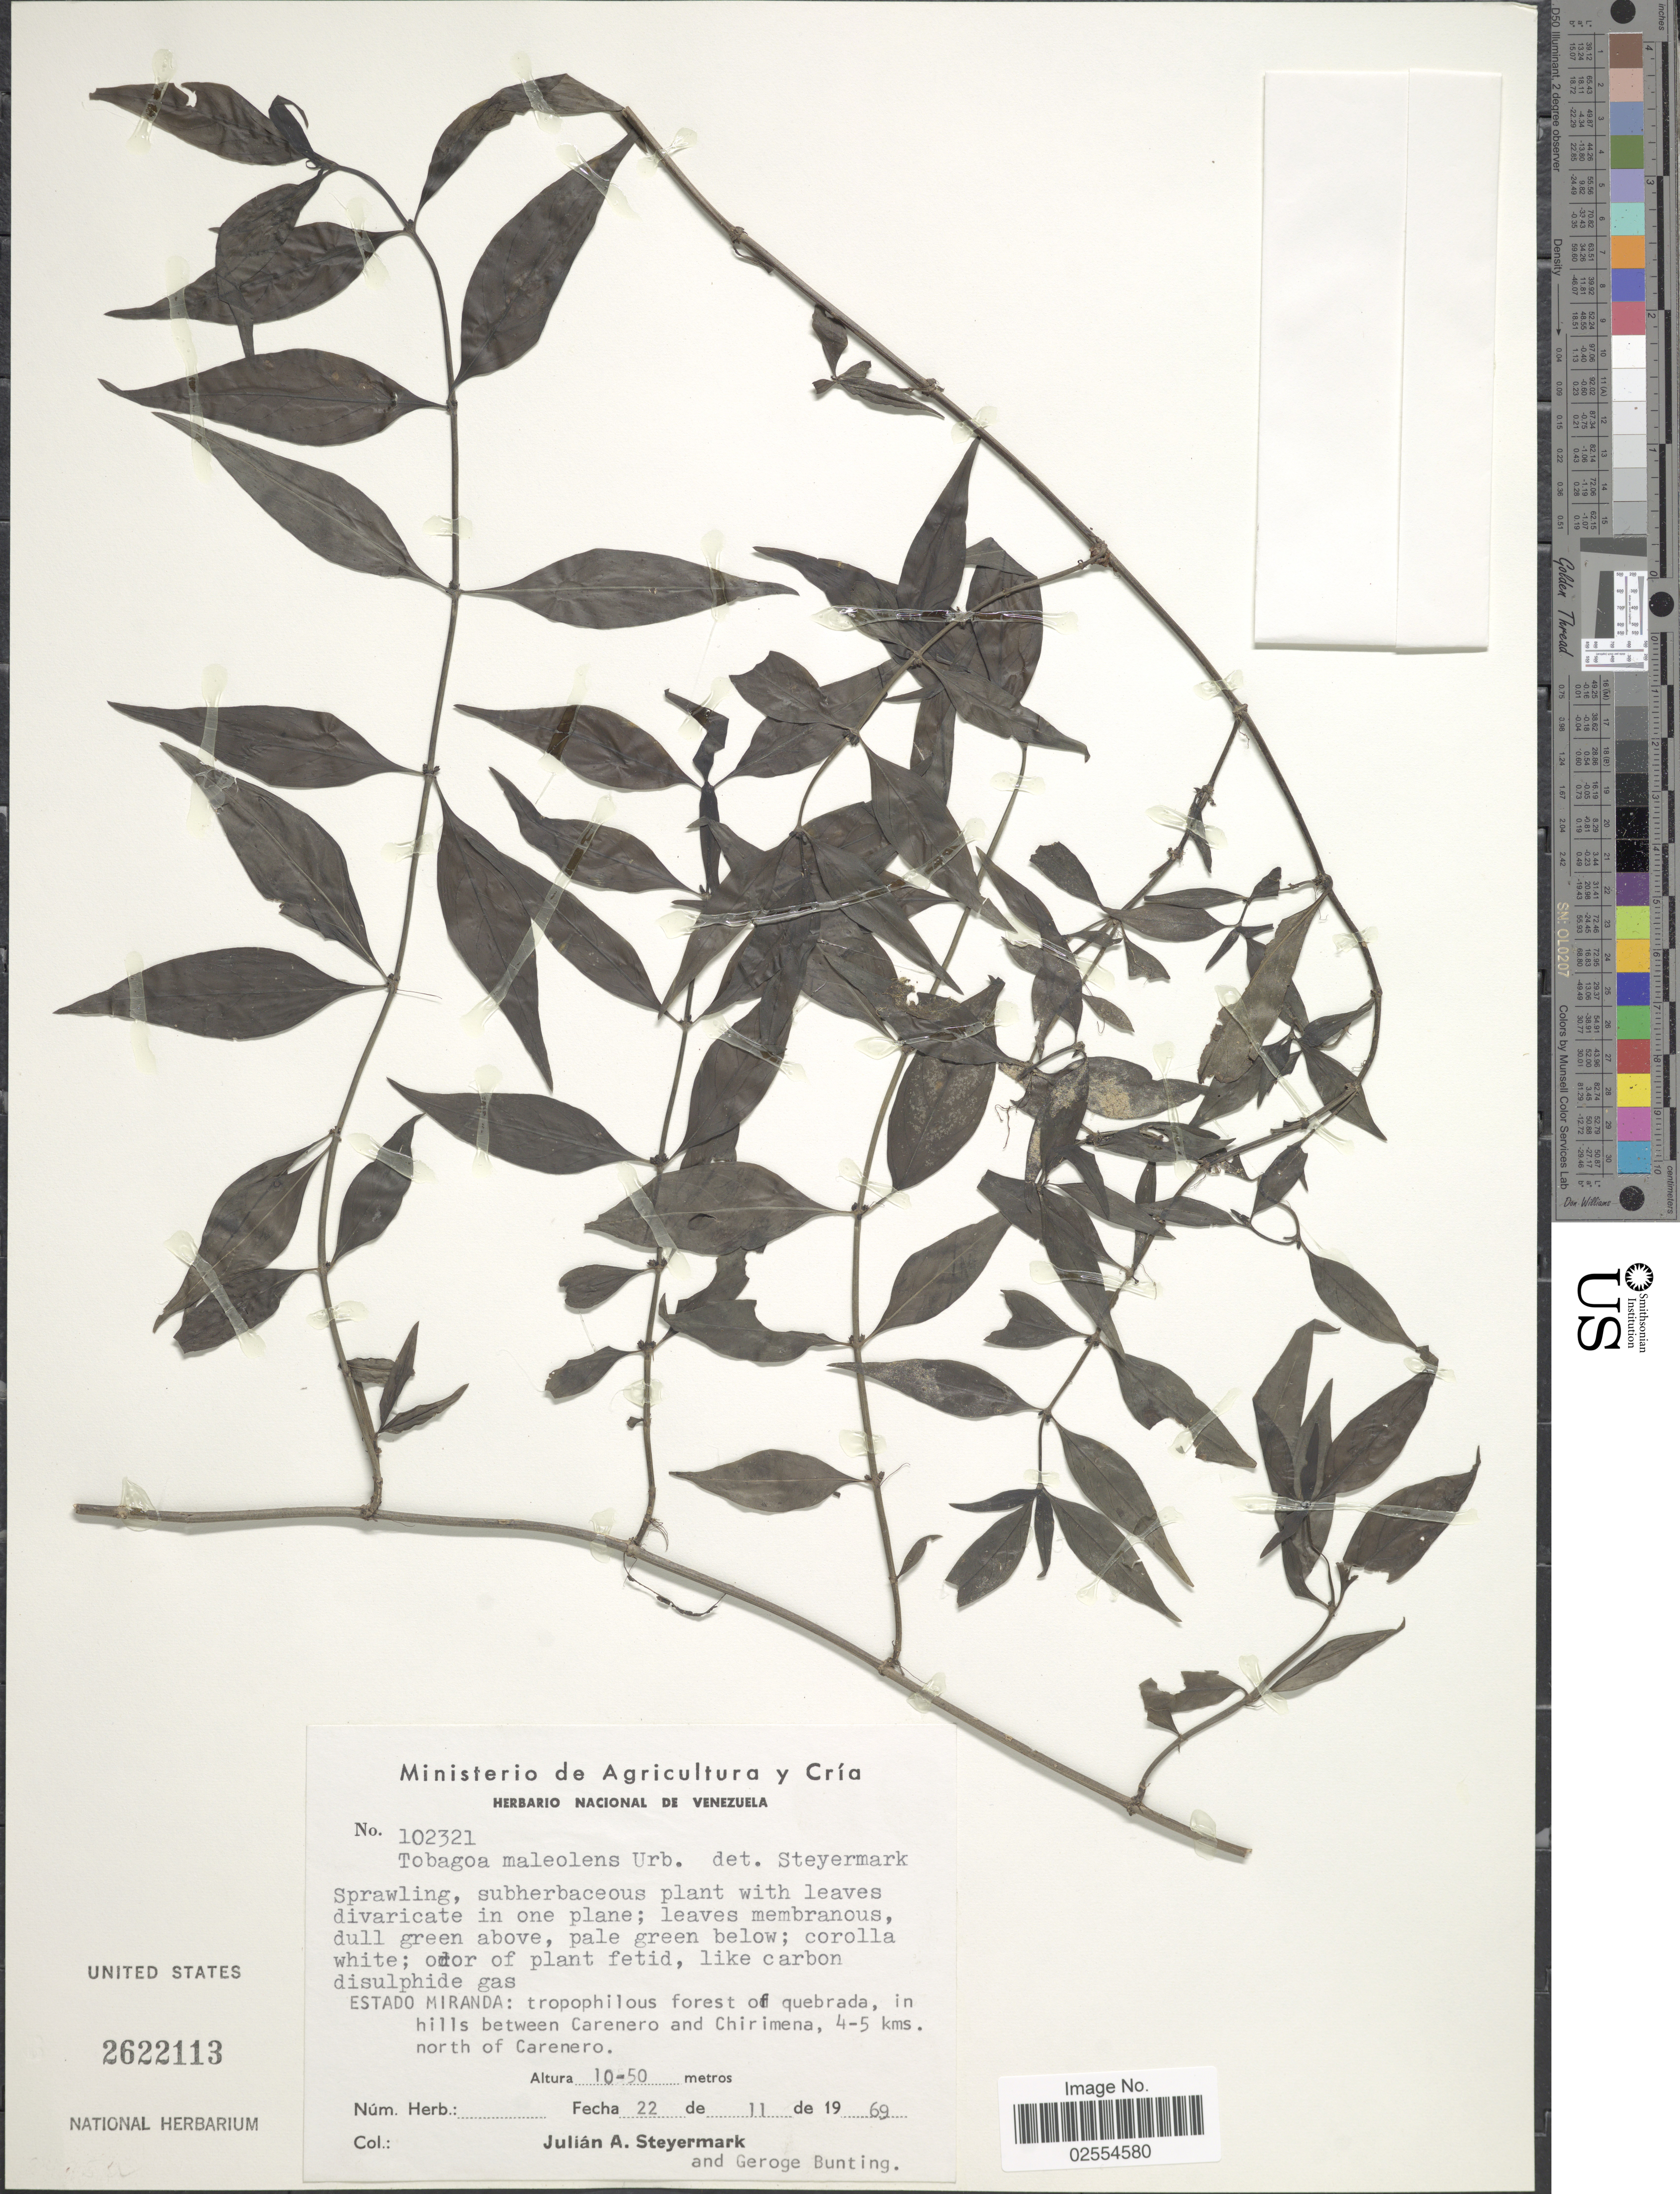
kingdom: Plantae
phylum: Tracheophyta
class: Magnoliopsida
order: Gentianales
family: Rubiaceae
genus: Tobagoa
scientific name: Tobagoa maleolens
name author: Urb.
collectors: J. Steyermark & G. S. Bunting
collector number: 102321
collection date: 1969-11-22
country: Venezuela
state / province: Miranda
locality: Tropophilous forest of quebrada, in hills between Carenero and Chirimena, 4-5 kms. north of Carenero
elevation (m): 10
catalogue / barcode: US 2622113